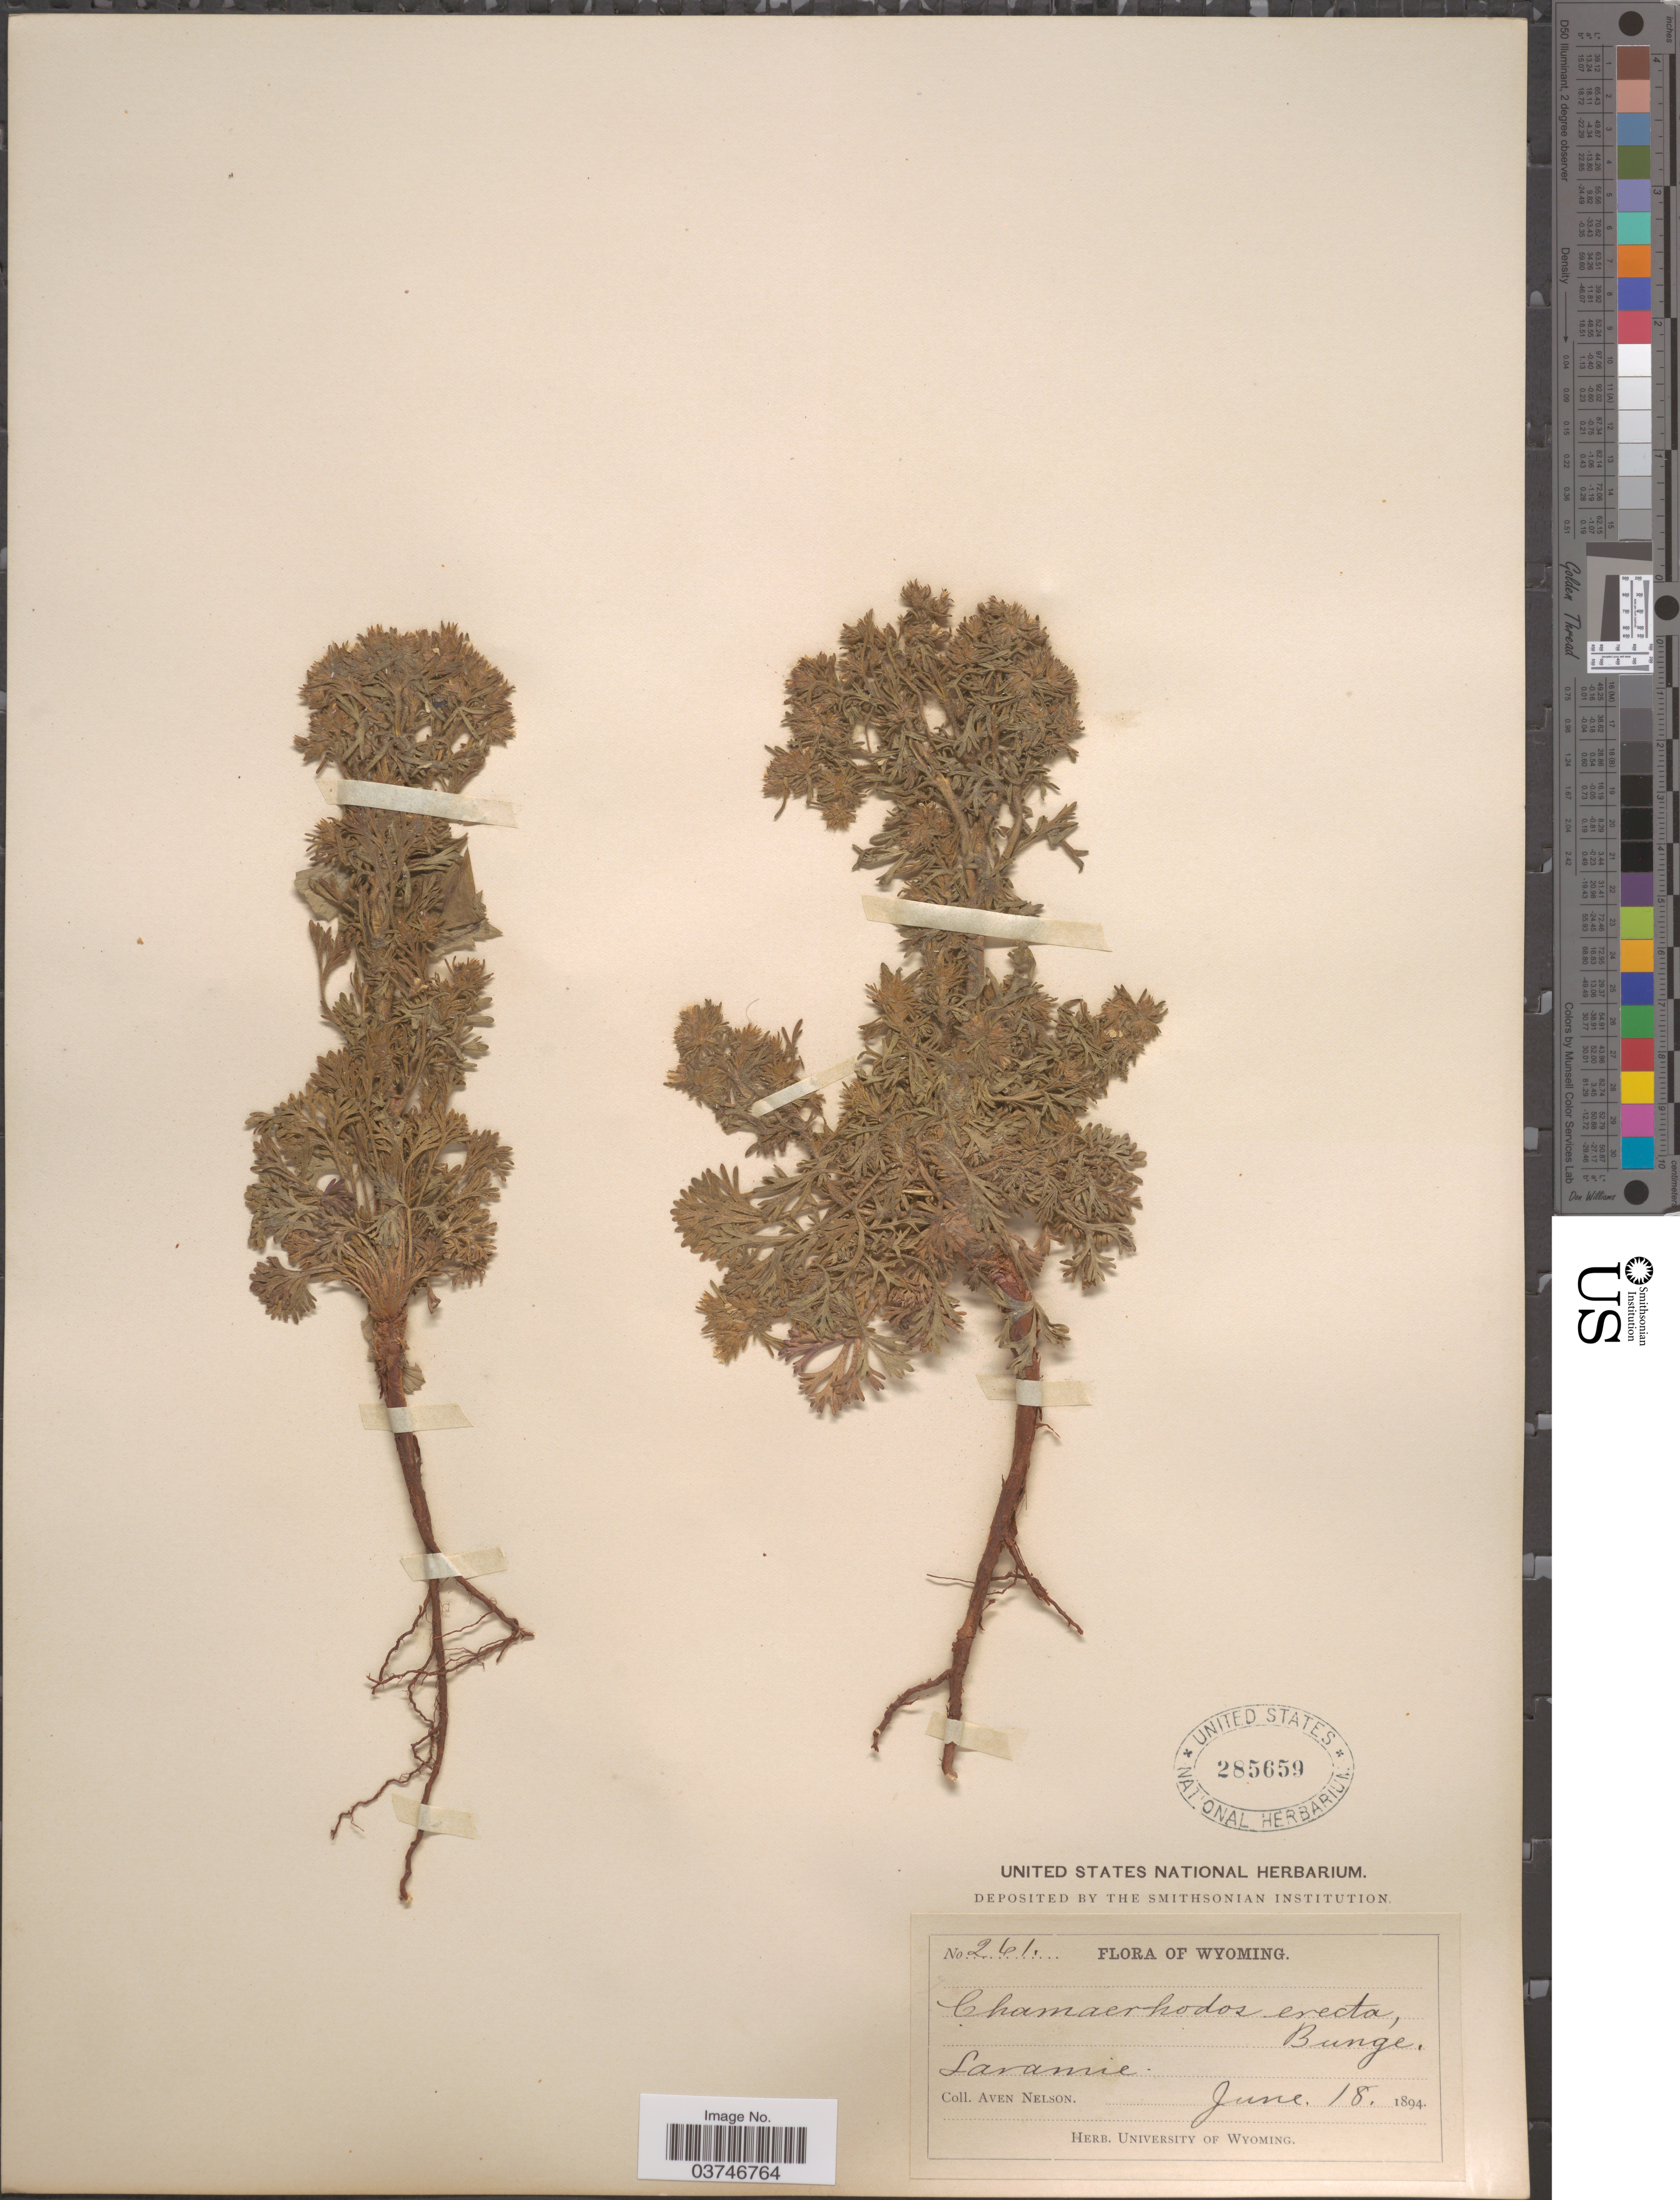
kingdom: Plantae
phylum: Tracheophyta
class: Magnoliopsida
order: Rosales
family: Rosaceae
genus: Chamaerhodos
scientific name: Chamaerhodos erecta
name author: (L.) Bunge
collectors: A. Nelson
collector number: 261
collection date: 1894-06-18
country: United States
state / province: Wyoming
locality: Laramie.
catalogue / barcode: US 285659